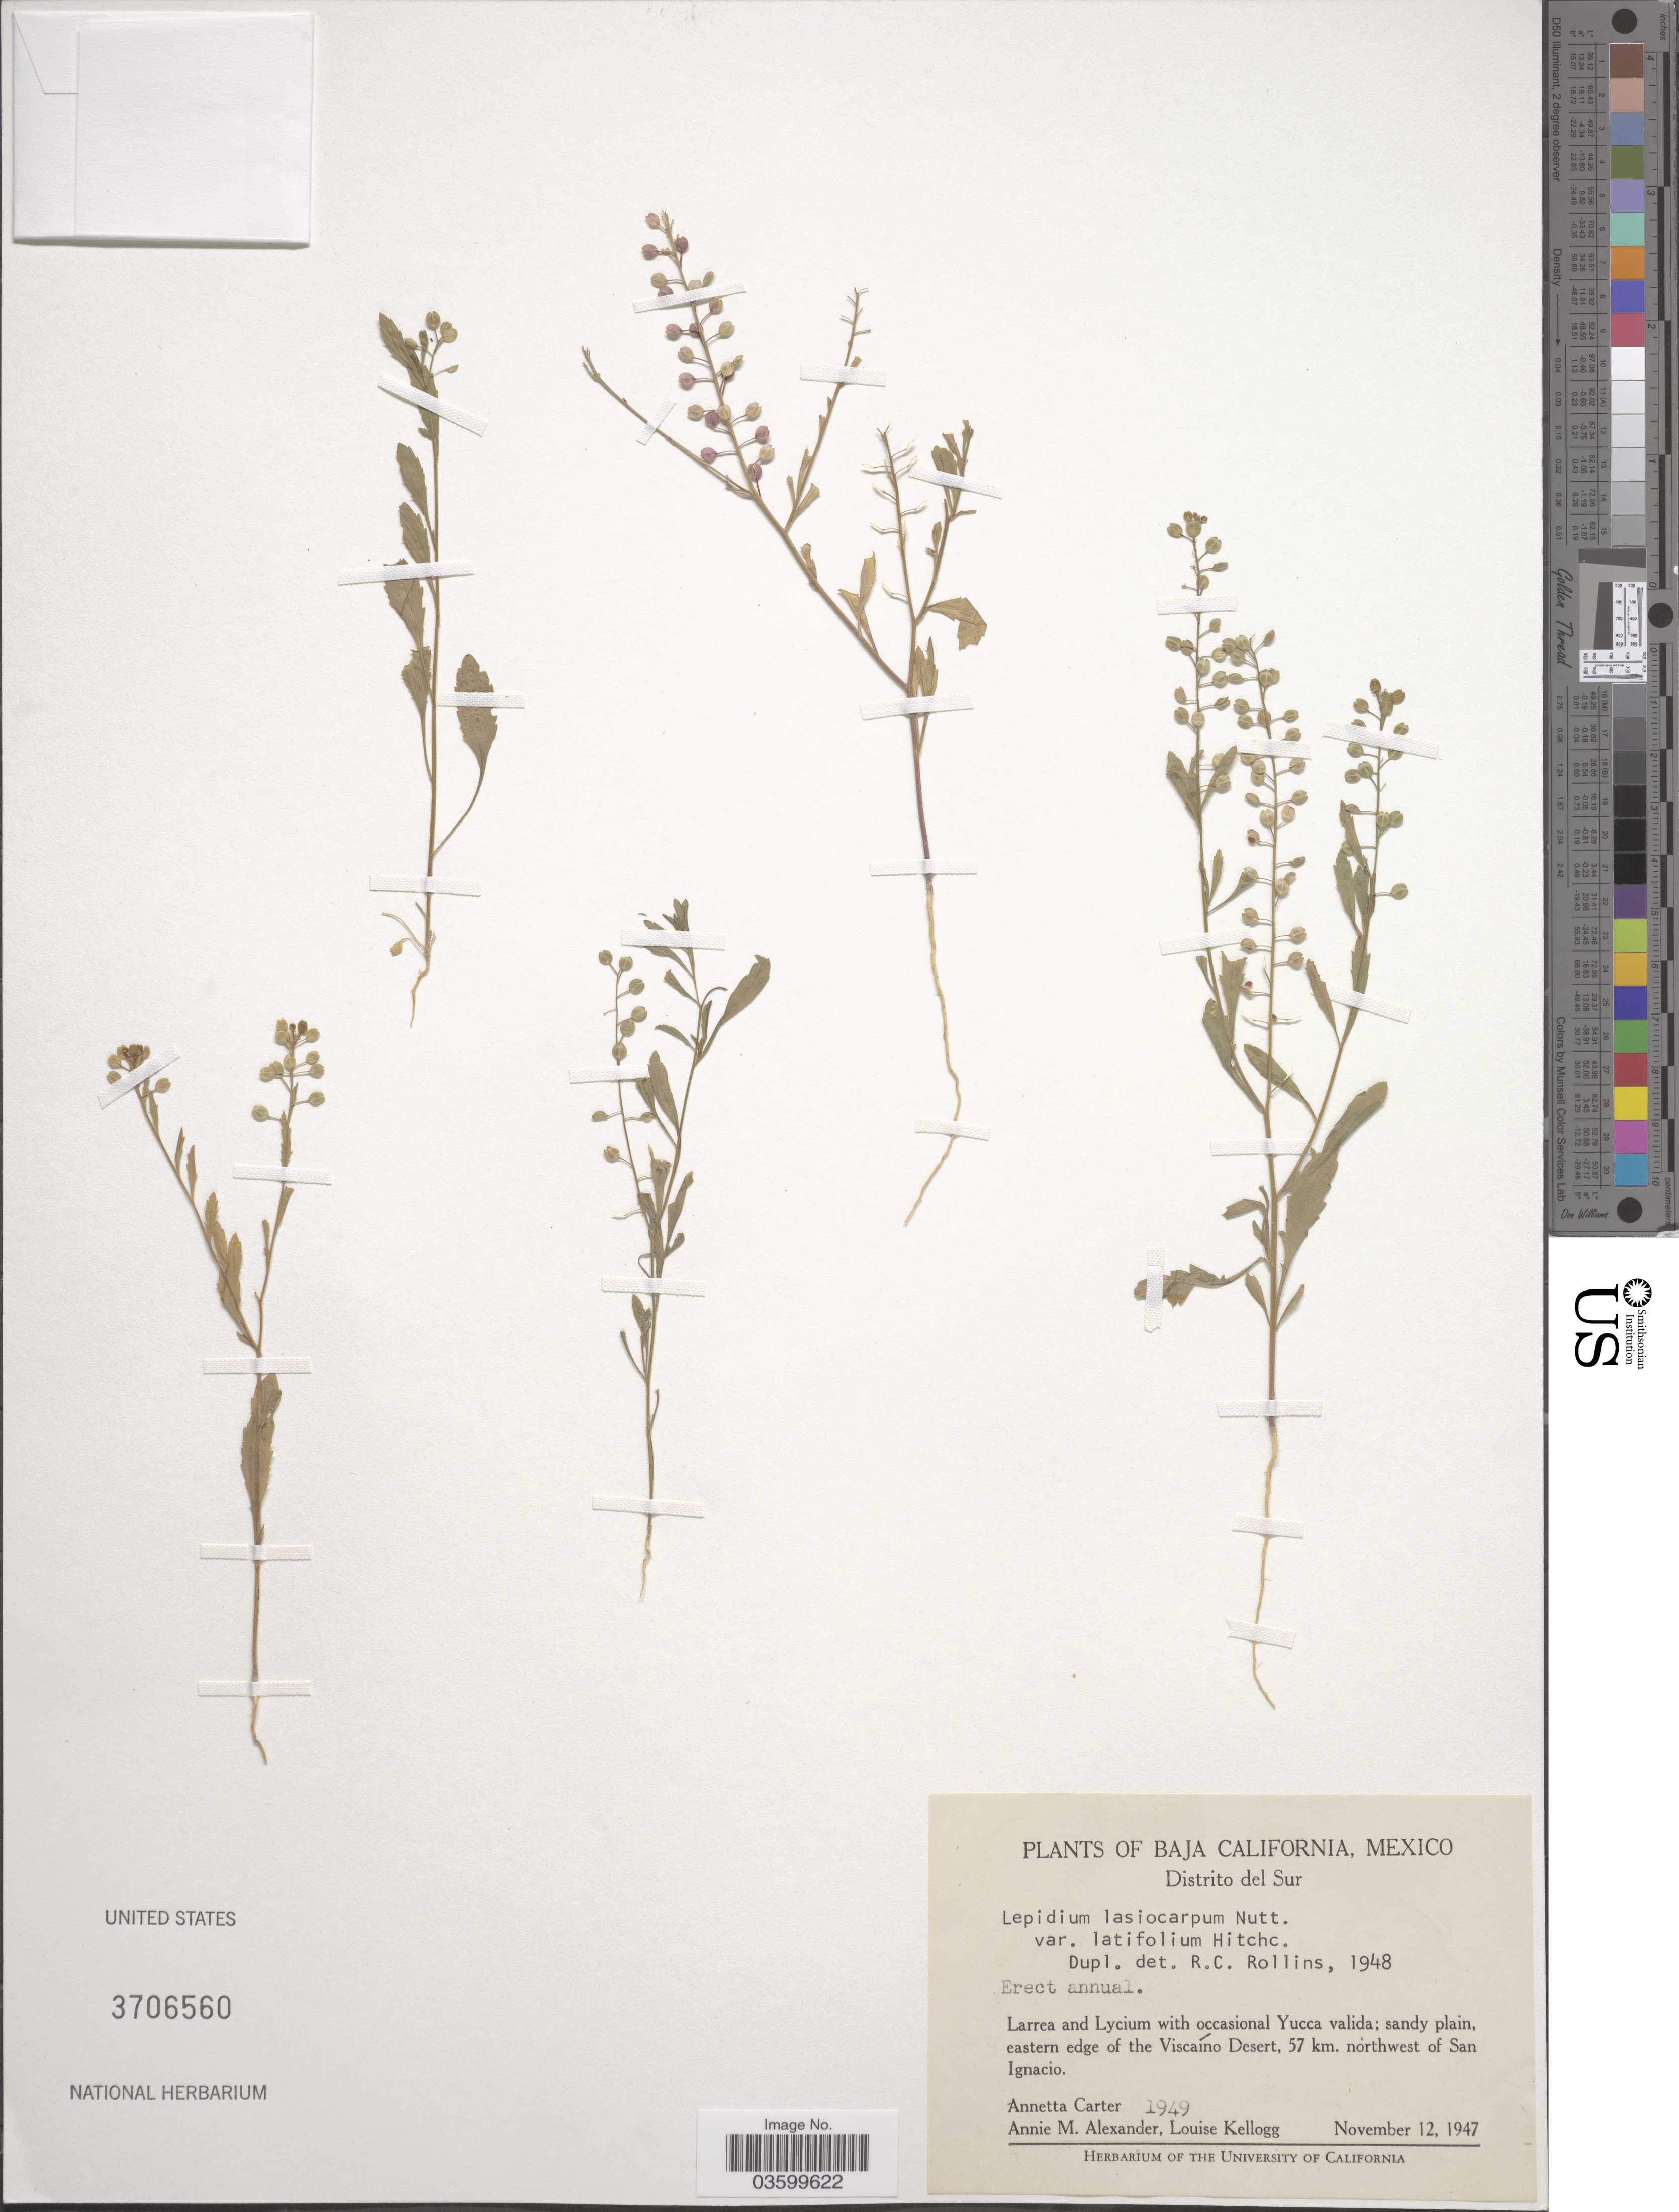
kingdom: Plantae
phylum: Tracheophyta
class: Magnoliopsida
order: Brassicales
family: Brassicaceae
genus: Lepidium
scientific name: Lepidium lasiocarpum var. latifolium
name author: C.L. Hitchc.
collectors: A. Carter, A. M. Alexander & L. Kellogg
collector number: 1949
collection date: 1947-11-12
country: Mexico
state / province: Baja California Sur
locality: Distrito del Sur. Eastern edge of the Viscaíno Desert, 57 km. northwest of San Ignacio.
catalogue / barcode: US 3706560